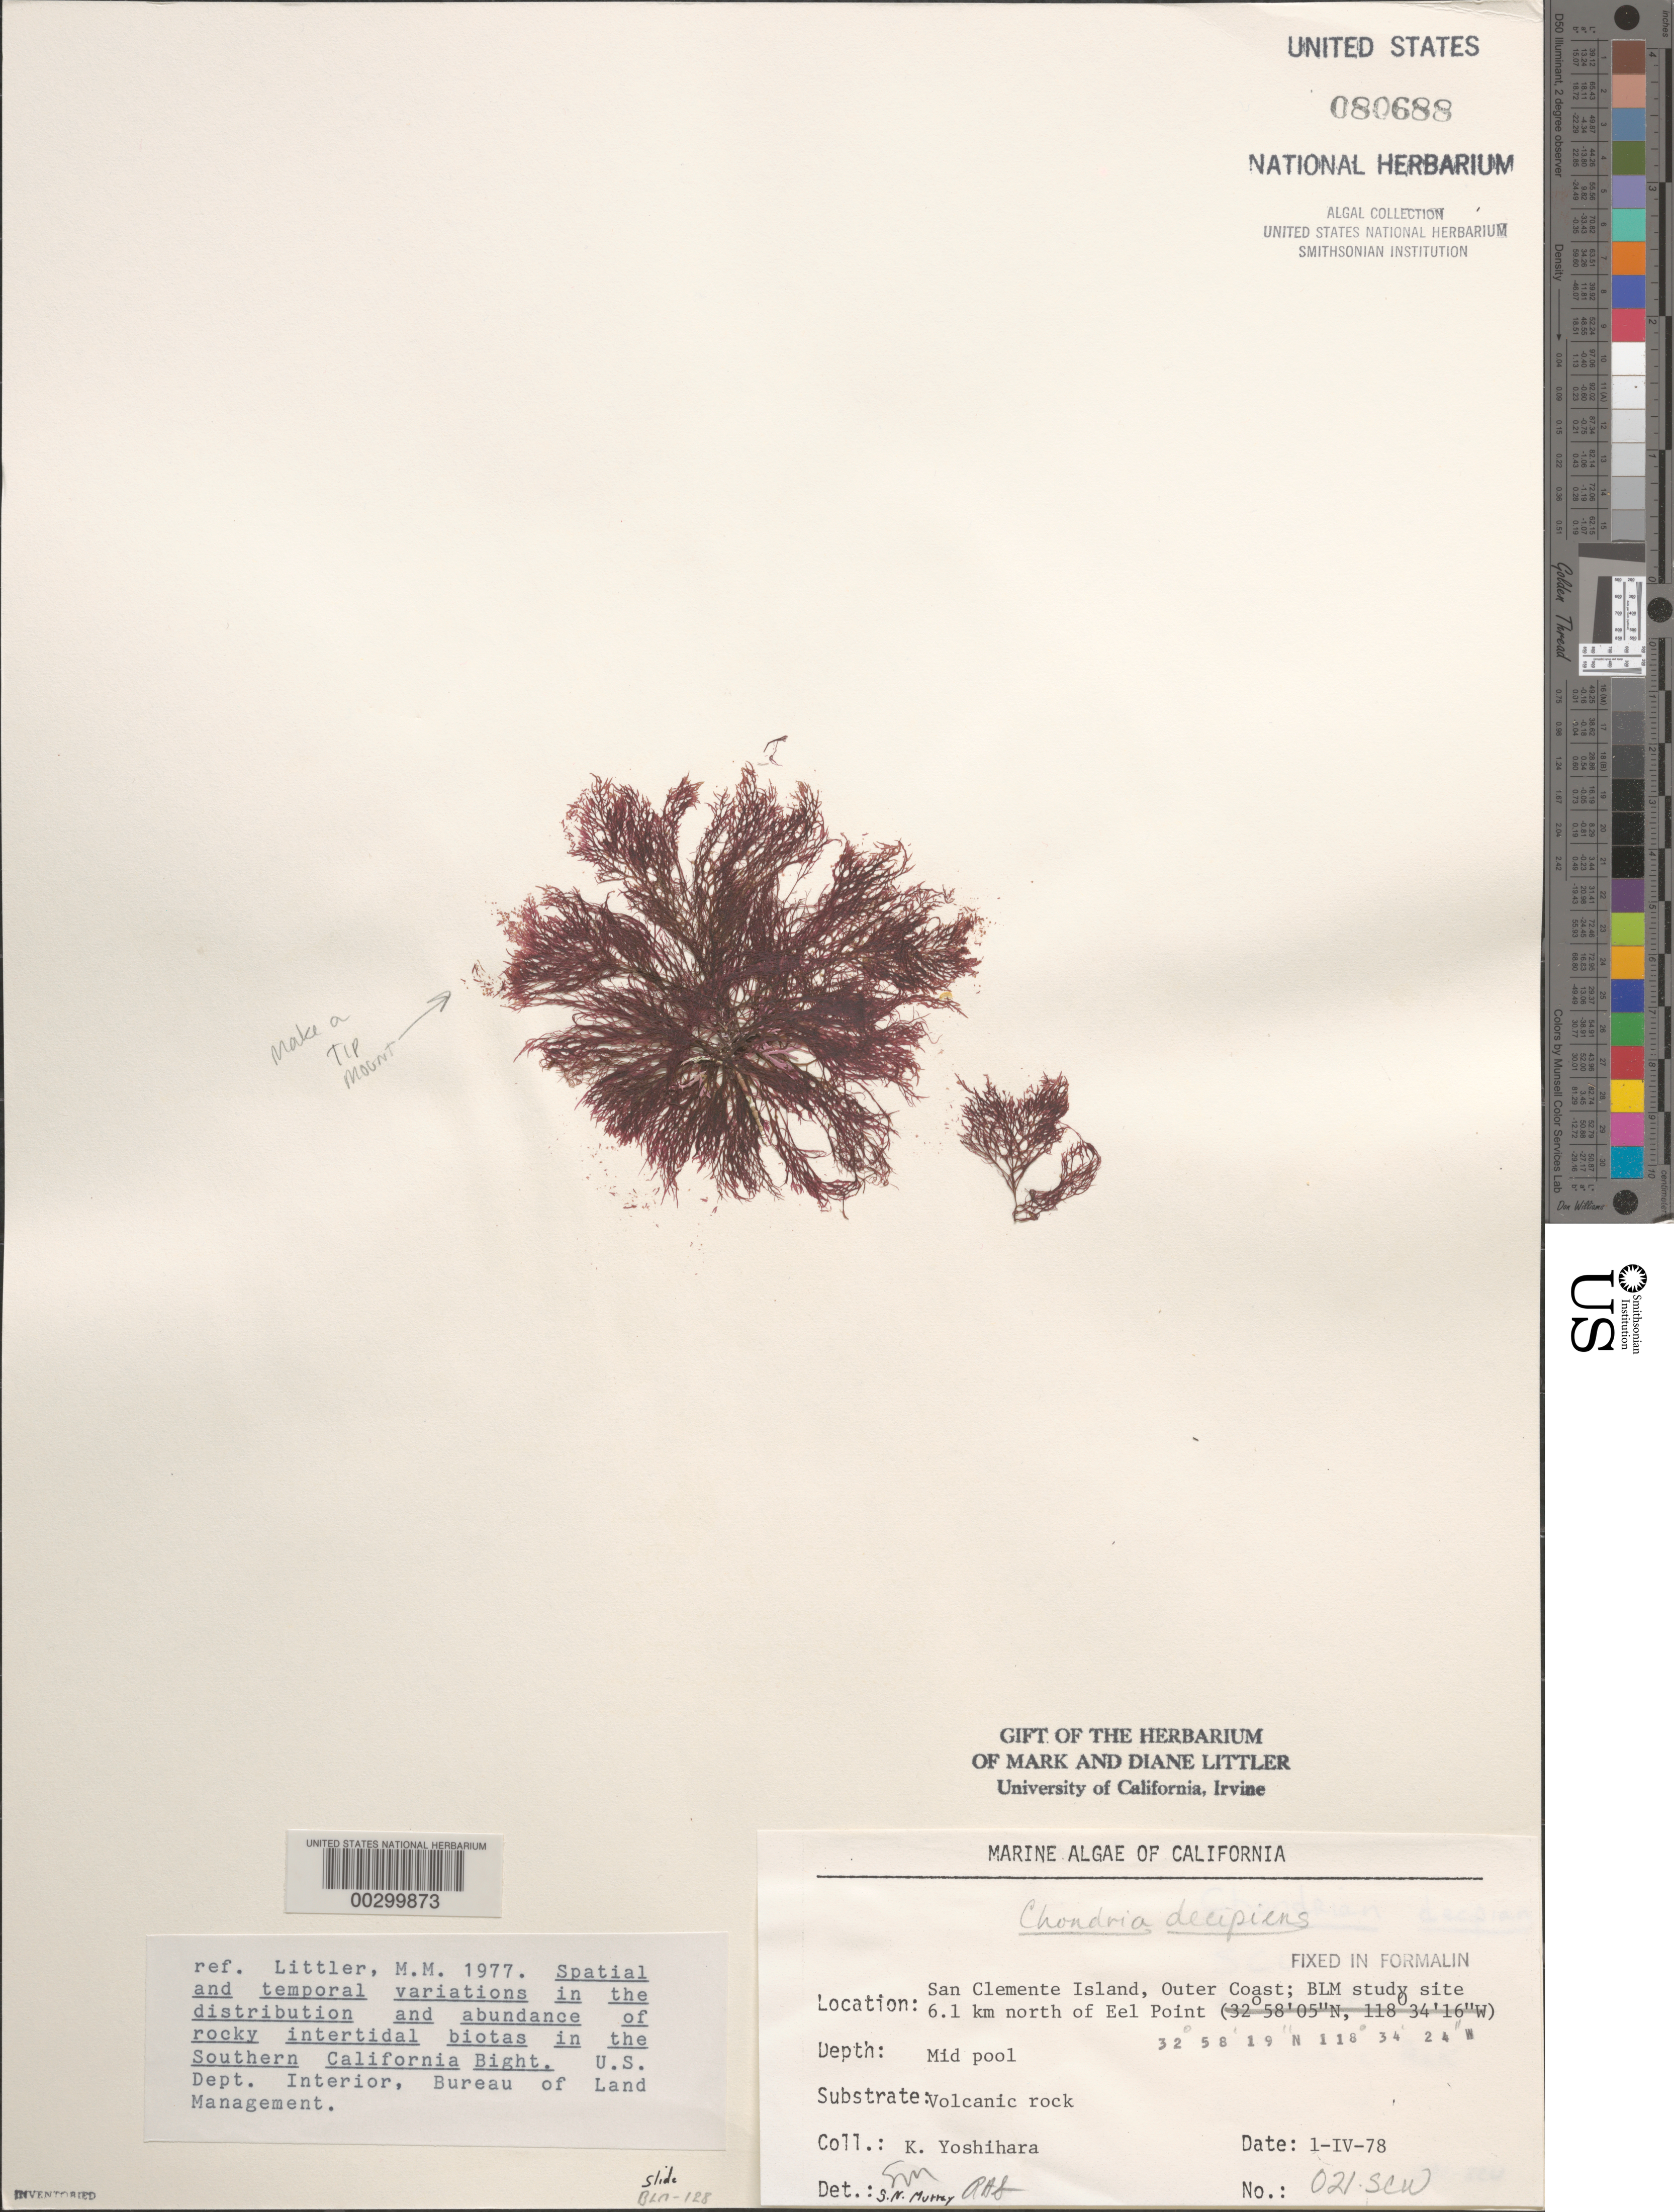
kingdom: Plantae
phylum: Rhodophyta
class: Florideophyceae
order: Ceramiales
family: Rhodomelaceae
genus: Chondria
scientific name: Chondria decipiens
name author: Kylin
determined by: Sims, Robert H.; Murray, S. N.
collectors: K. Yoshihara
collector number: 021-scw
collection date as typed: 01 Apr 1978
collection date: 1978-04-01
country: United States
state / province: California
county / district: Los Angeles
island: San Clemente Island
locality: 6.1 km north of Eel Point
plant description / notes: BLM-SOCALBIGHT Rocky Intertidal Survey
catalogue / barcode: US 80688